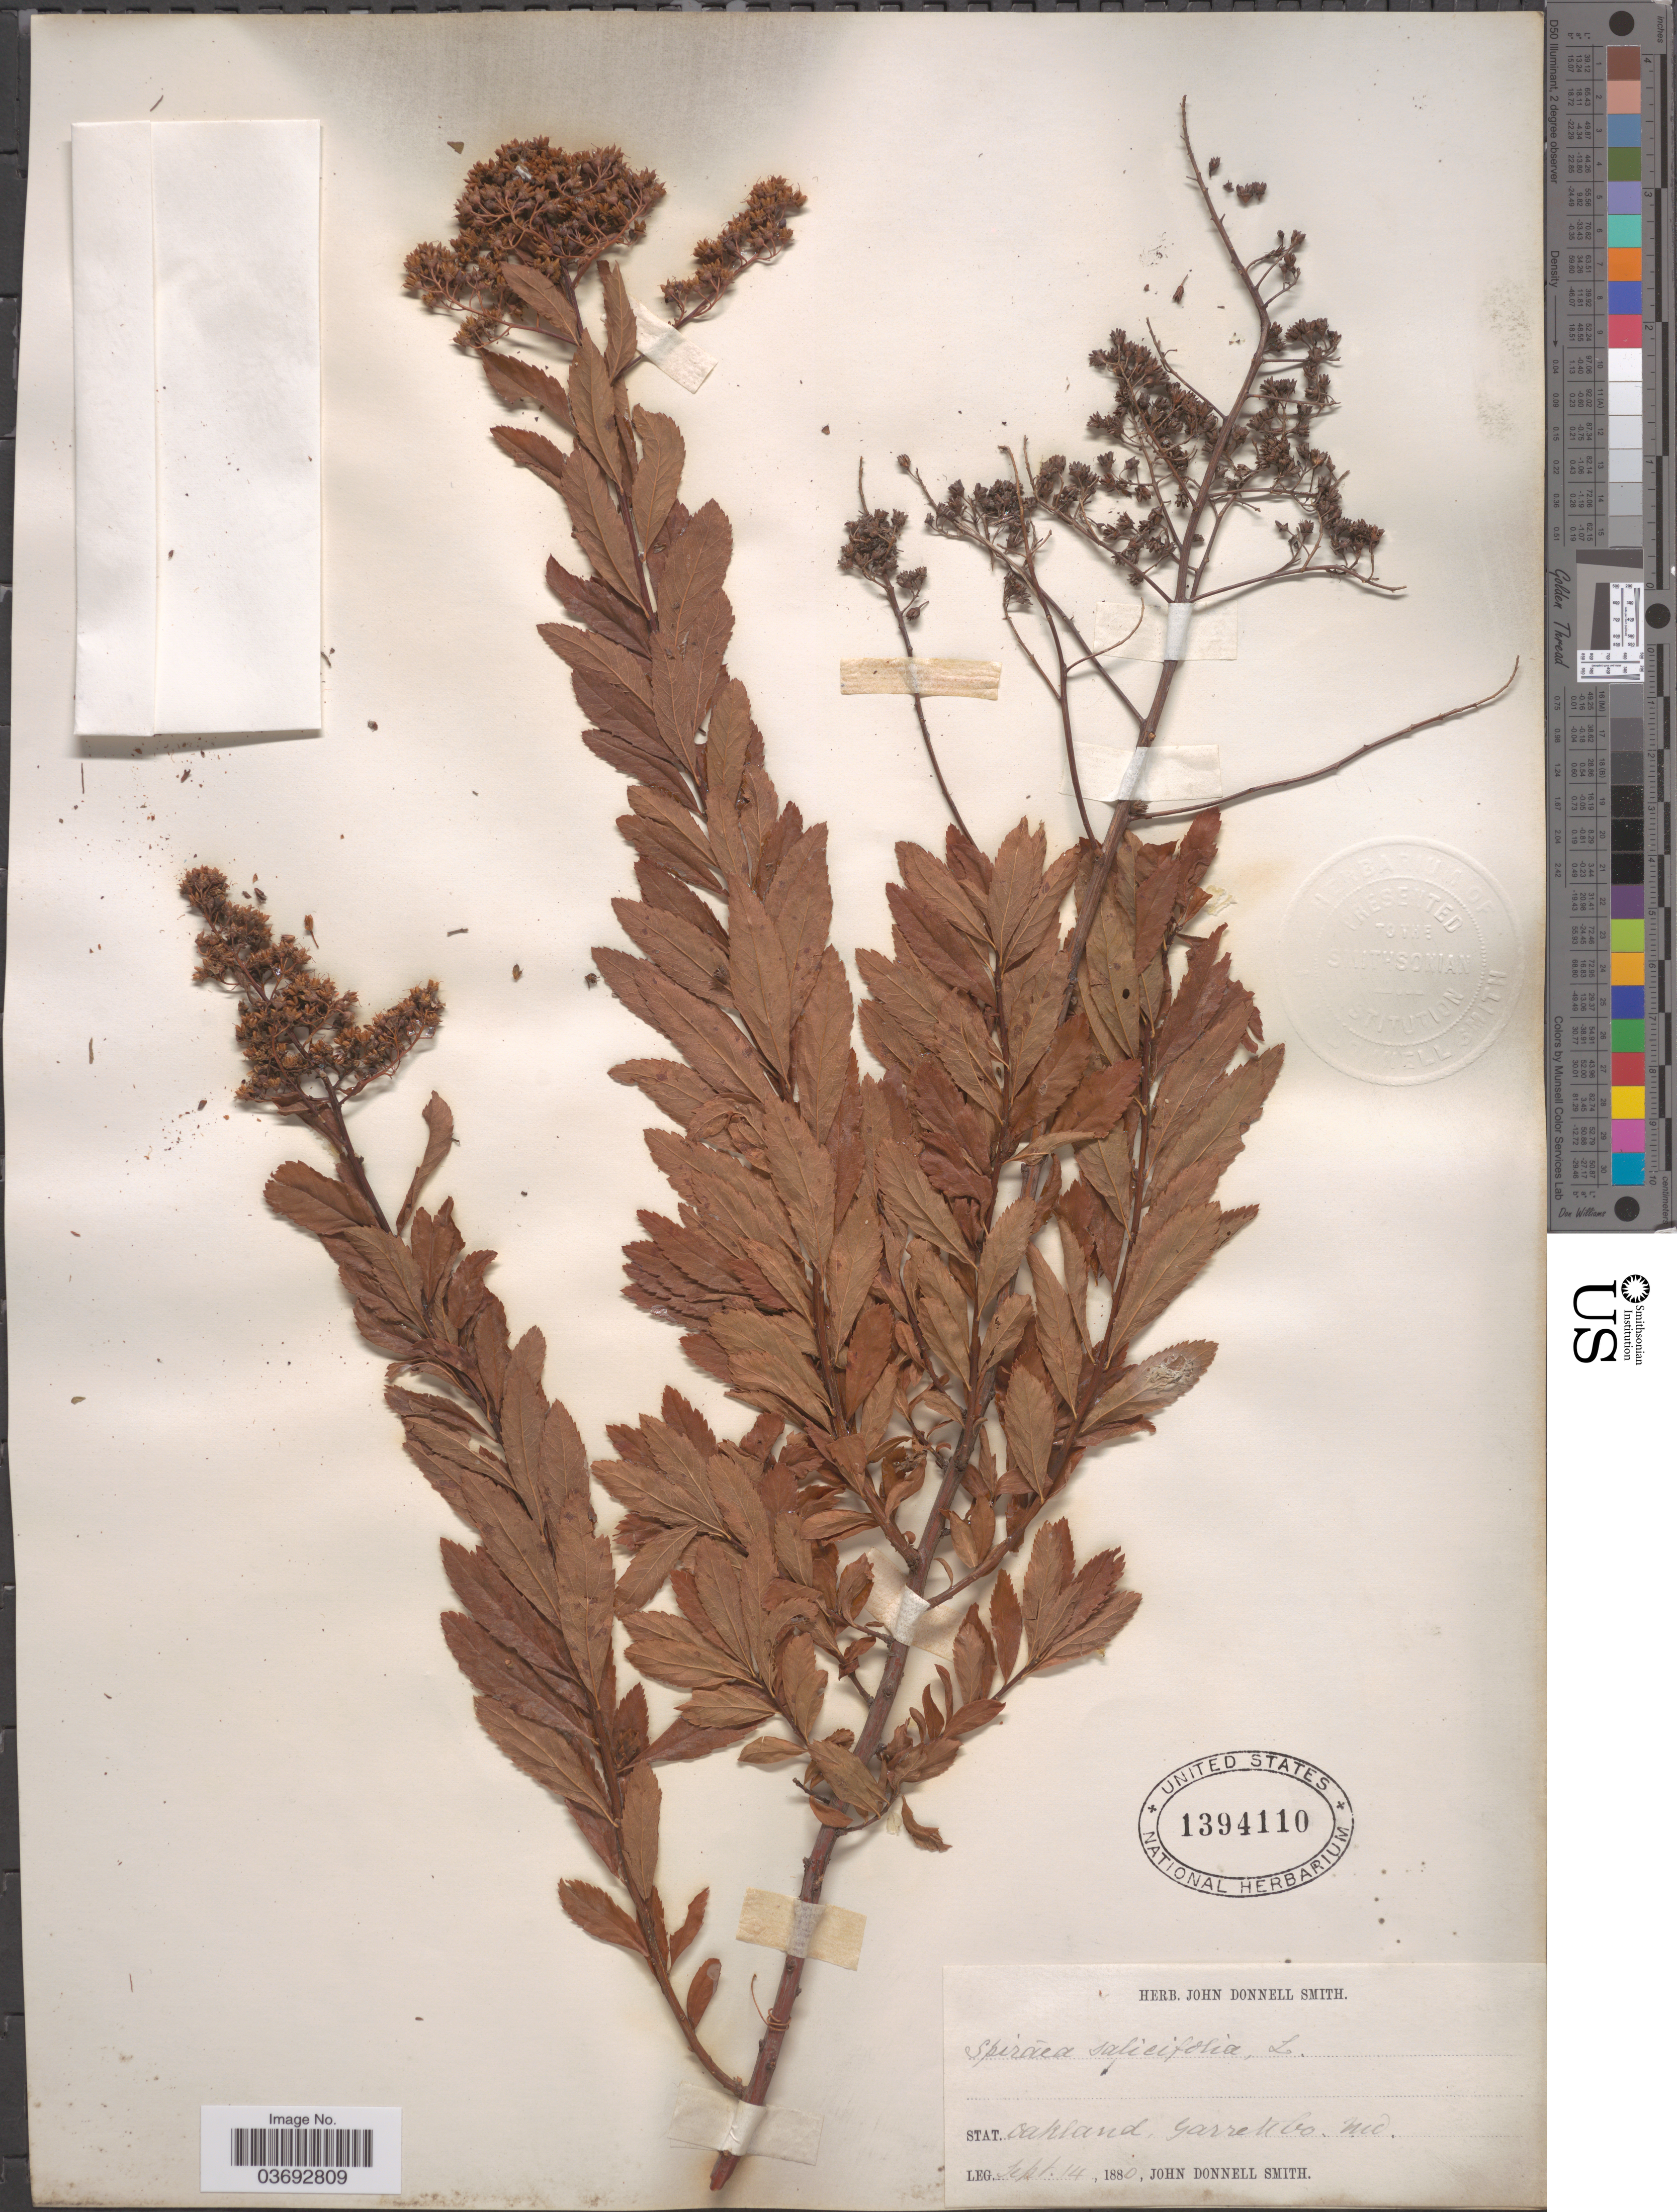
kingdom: Plantae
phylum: Tracheophyta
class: Magnoliopsida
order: Rosales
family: Rosaceae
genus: Spiraea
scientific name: Spiraea salicifolia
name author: L.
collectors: J. Donnell Smith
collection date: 1880-09-14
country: United States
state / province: Maryland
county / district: Garrett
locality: Stat. Oakland, Garrett Co.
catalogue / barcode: US 1394110